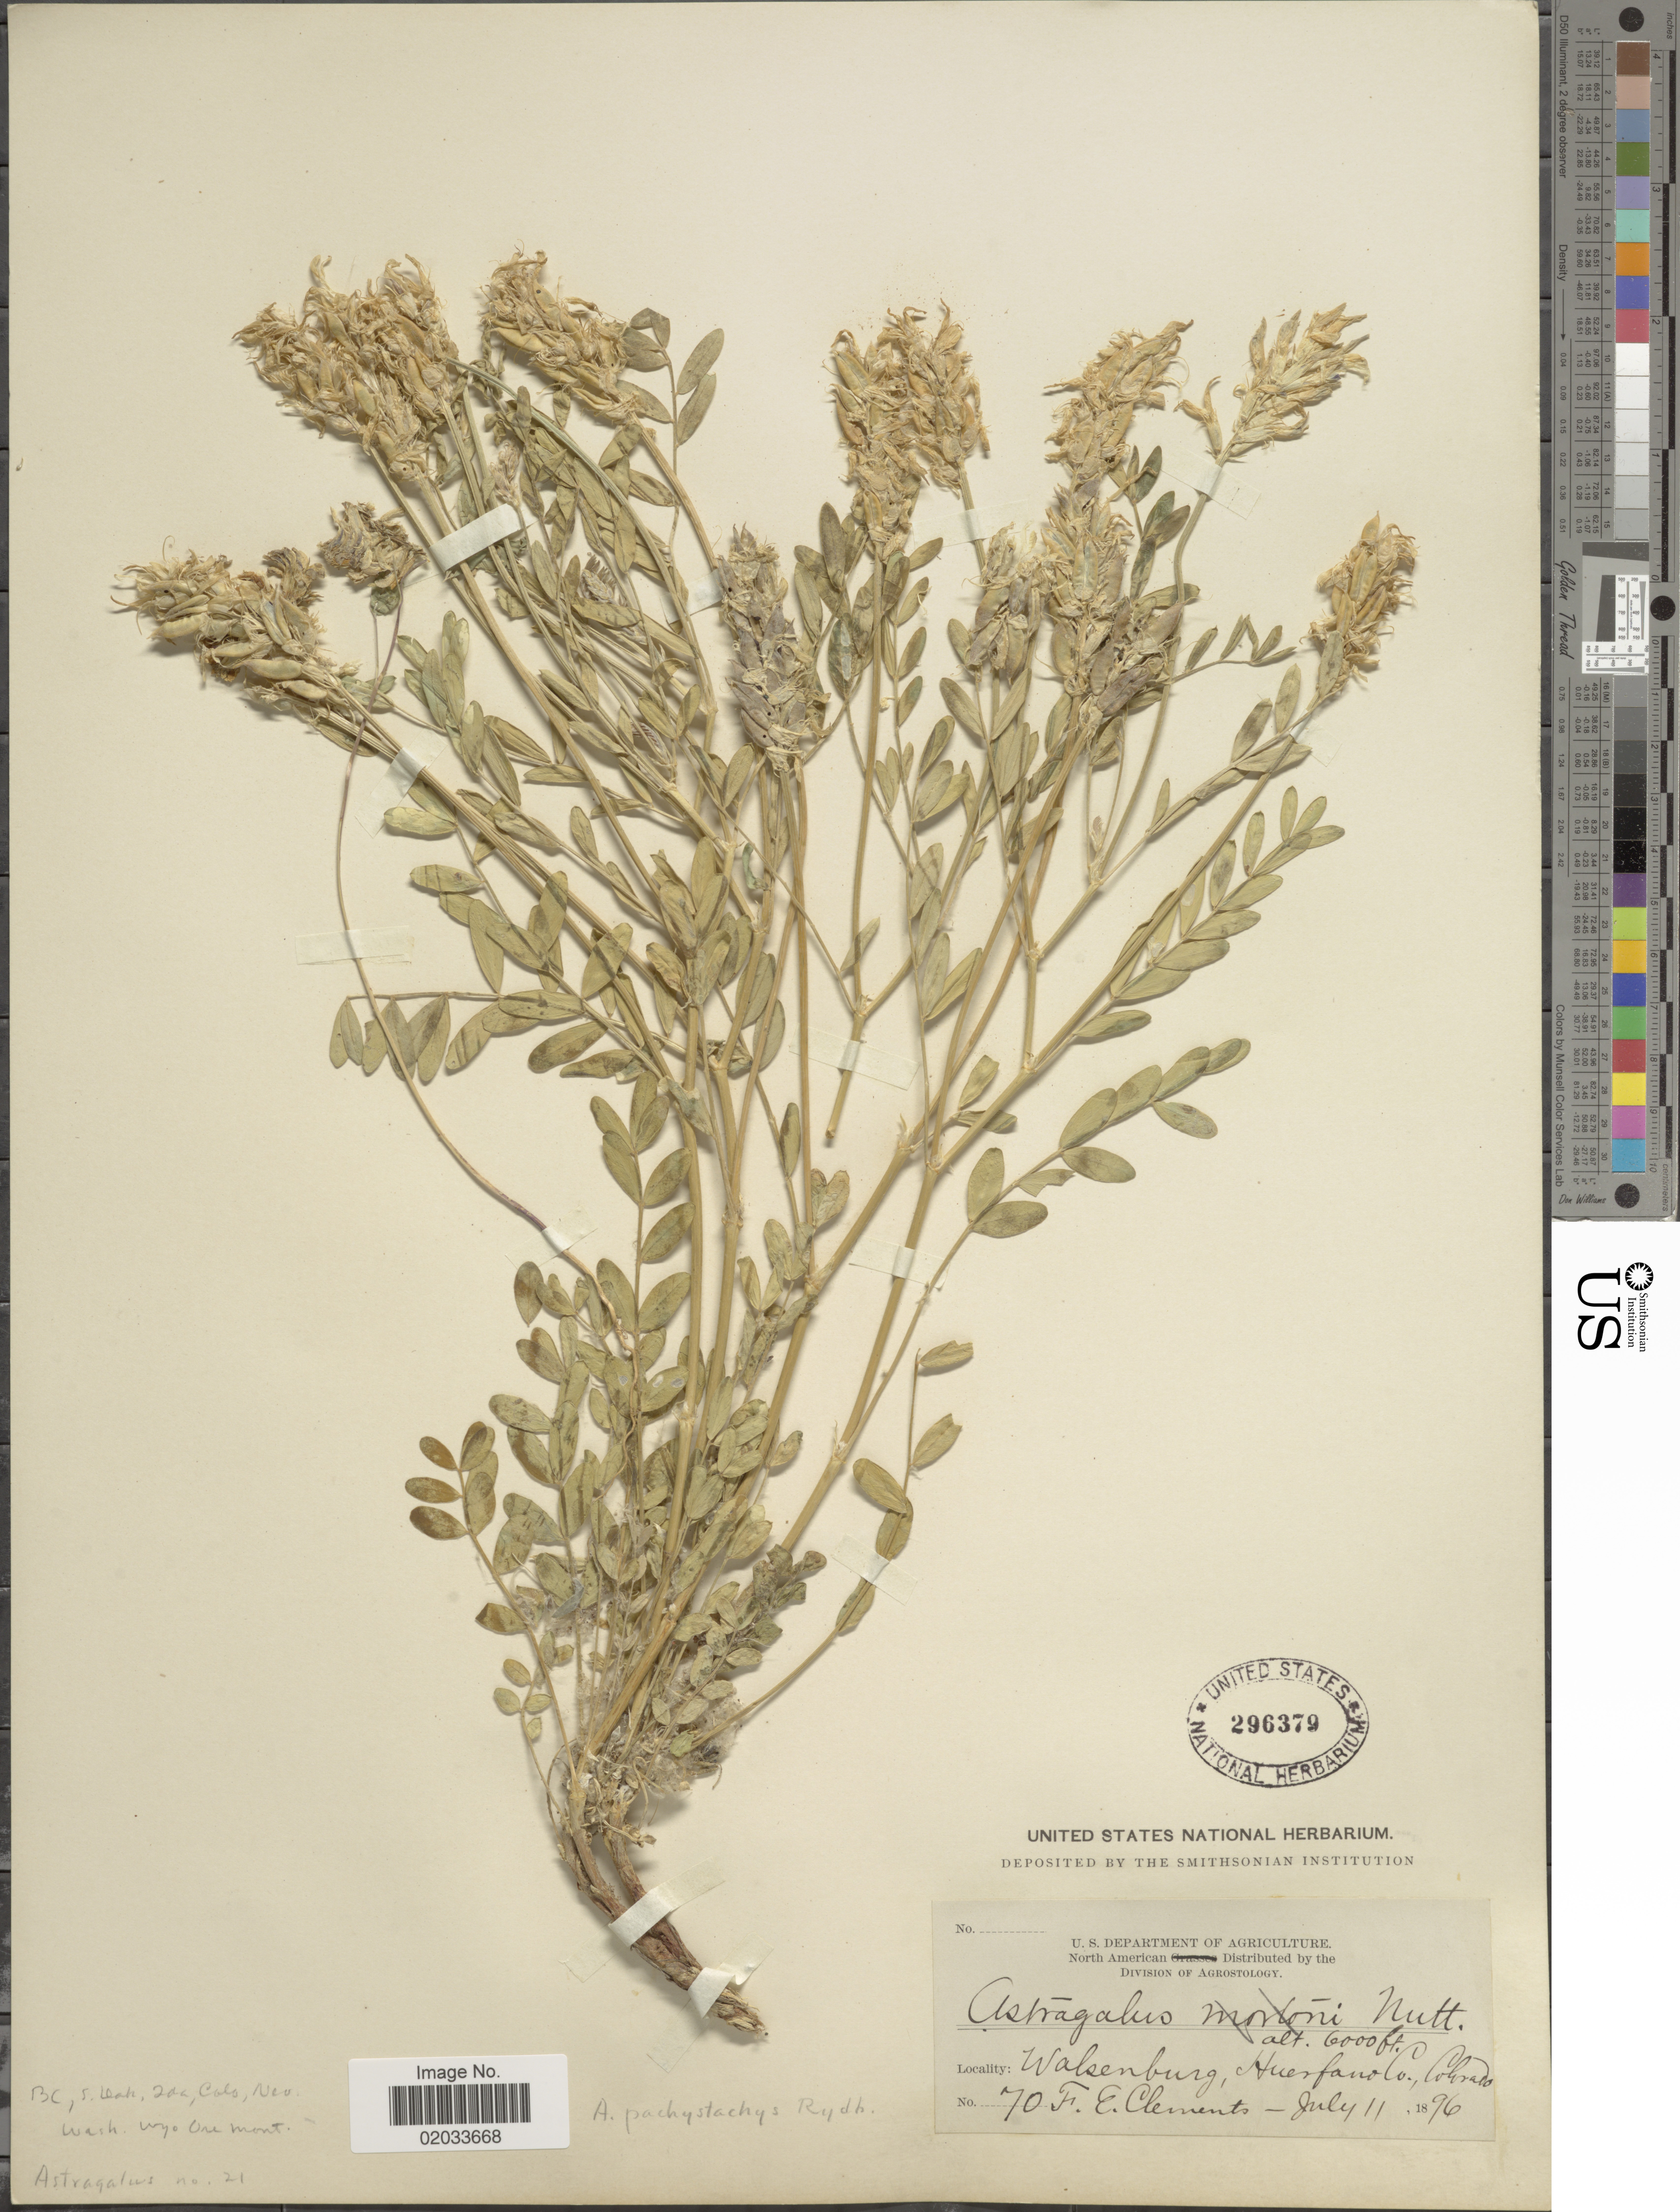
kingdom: Plantae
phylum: Tracheophyta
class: Magnoliopsida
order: Fabales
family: Fabaceae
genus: Astragalus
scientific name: Astragalus pachystachys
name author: Bunge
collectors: F. E. Clements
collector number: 70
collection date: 1896-07-11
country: United States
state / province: Colorado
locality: Walsenburg, Huerfano Co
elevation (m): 1829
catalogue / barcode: US 296379